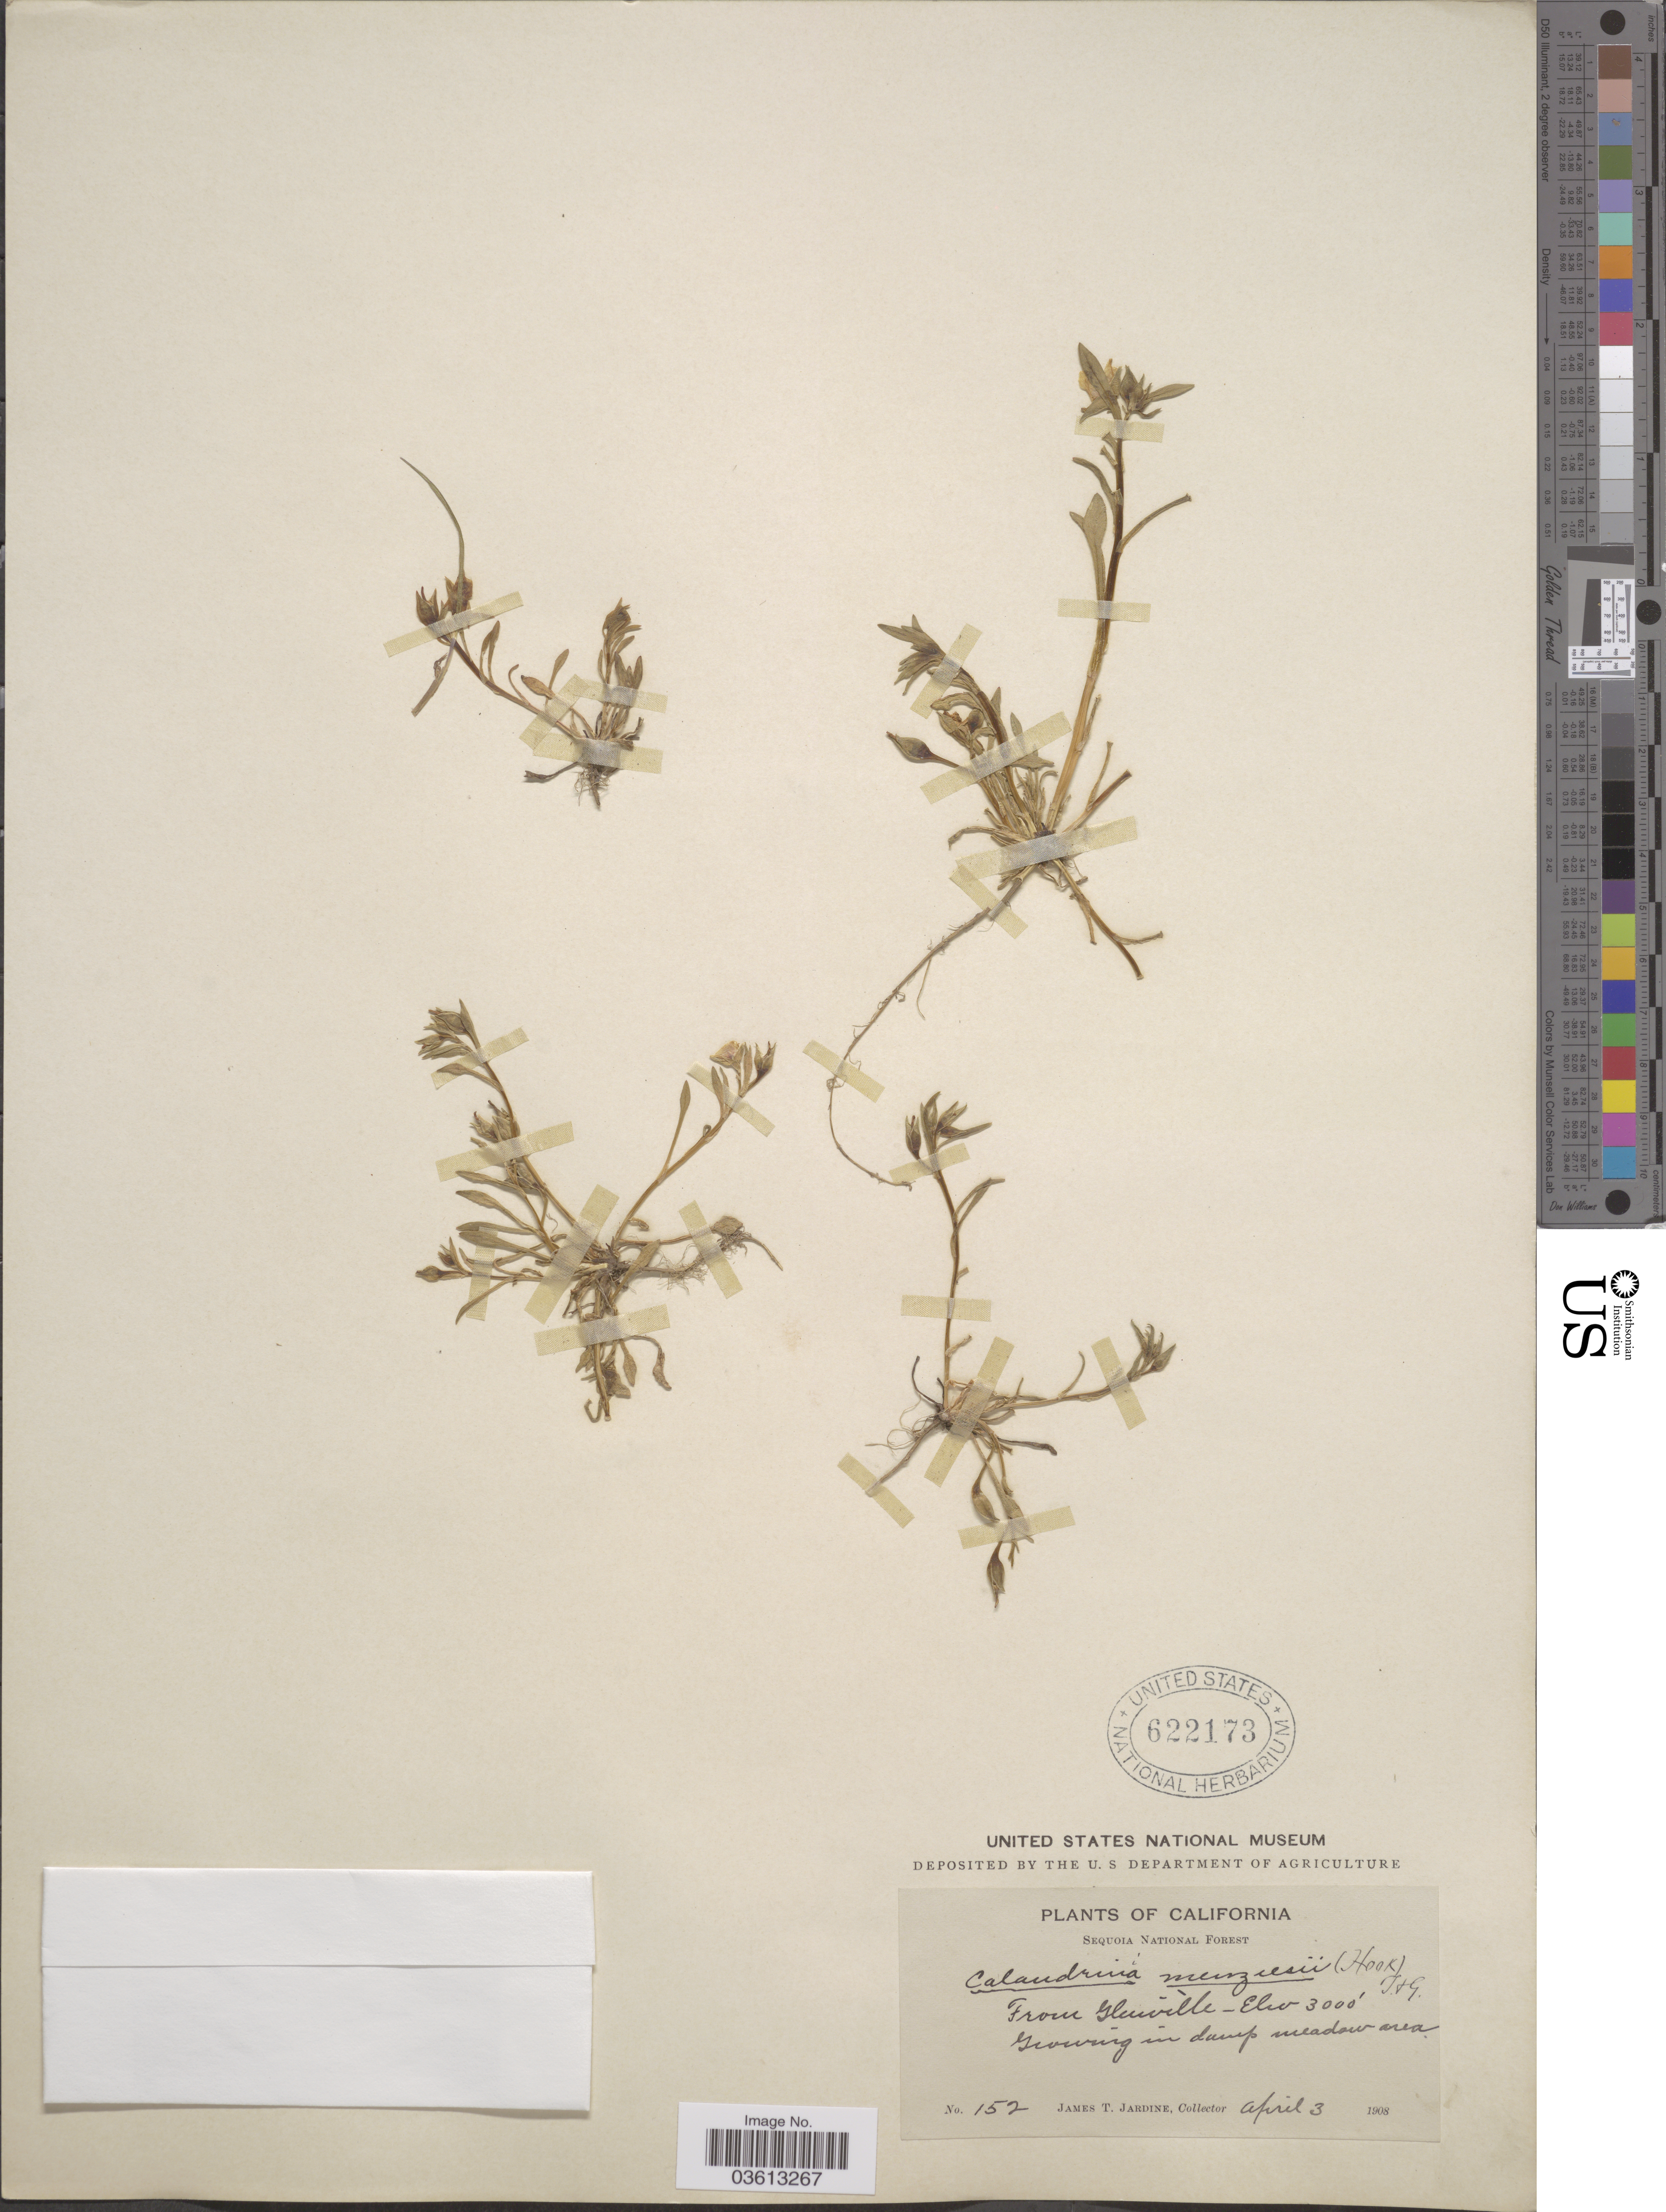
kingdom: Plantae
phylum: Tracheophyta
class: Magnoliopsida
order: Caryophyllales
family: Montiaceae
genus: Calandrinia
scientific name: Calandrinia ciliata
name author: (Ruiz & Pav.) DC.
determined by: Strong, Mark T., (BOT), Smithsonian Institution - National Museum of Natural History (UNITED STATES)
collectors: J. T. Jardine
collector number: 152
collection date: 1908-04-03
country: United States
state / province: California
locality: Sequoia National Forest. From Glenville.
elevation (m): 914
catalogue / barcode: US 622173